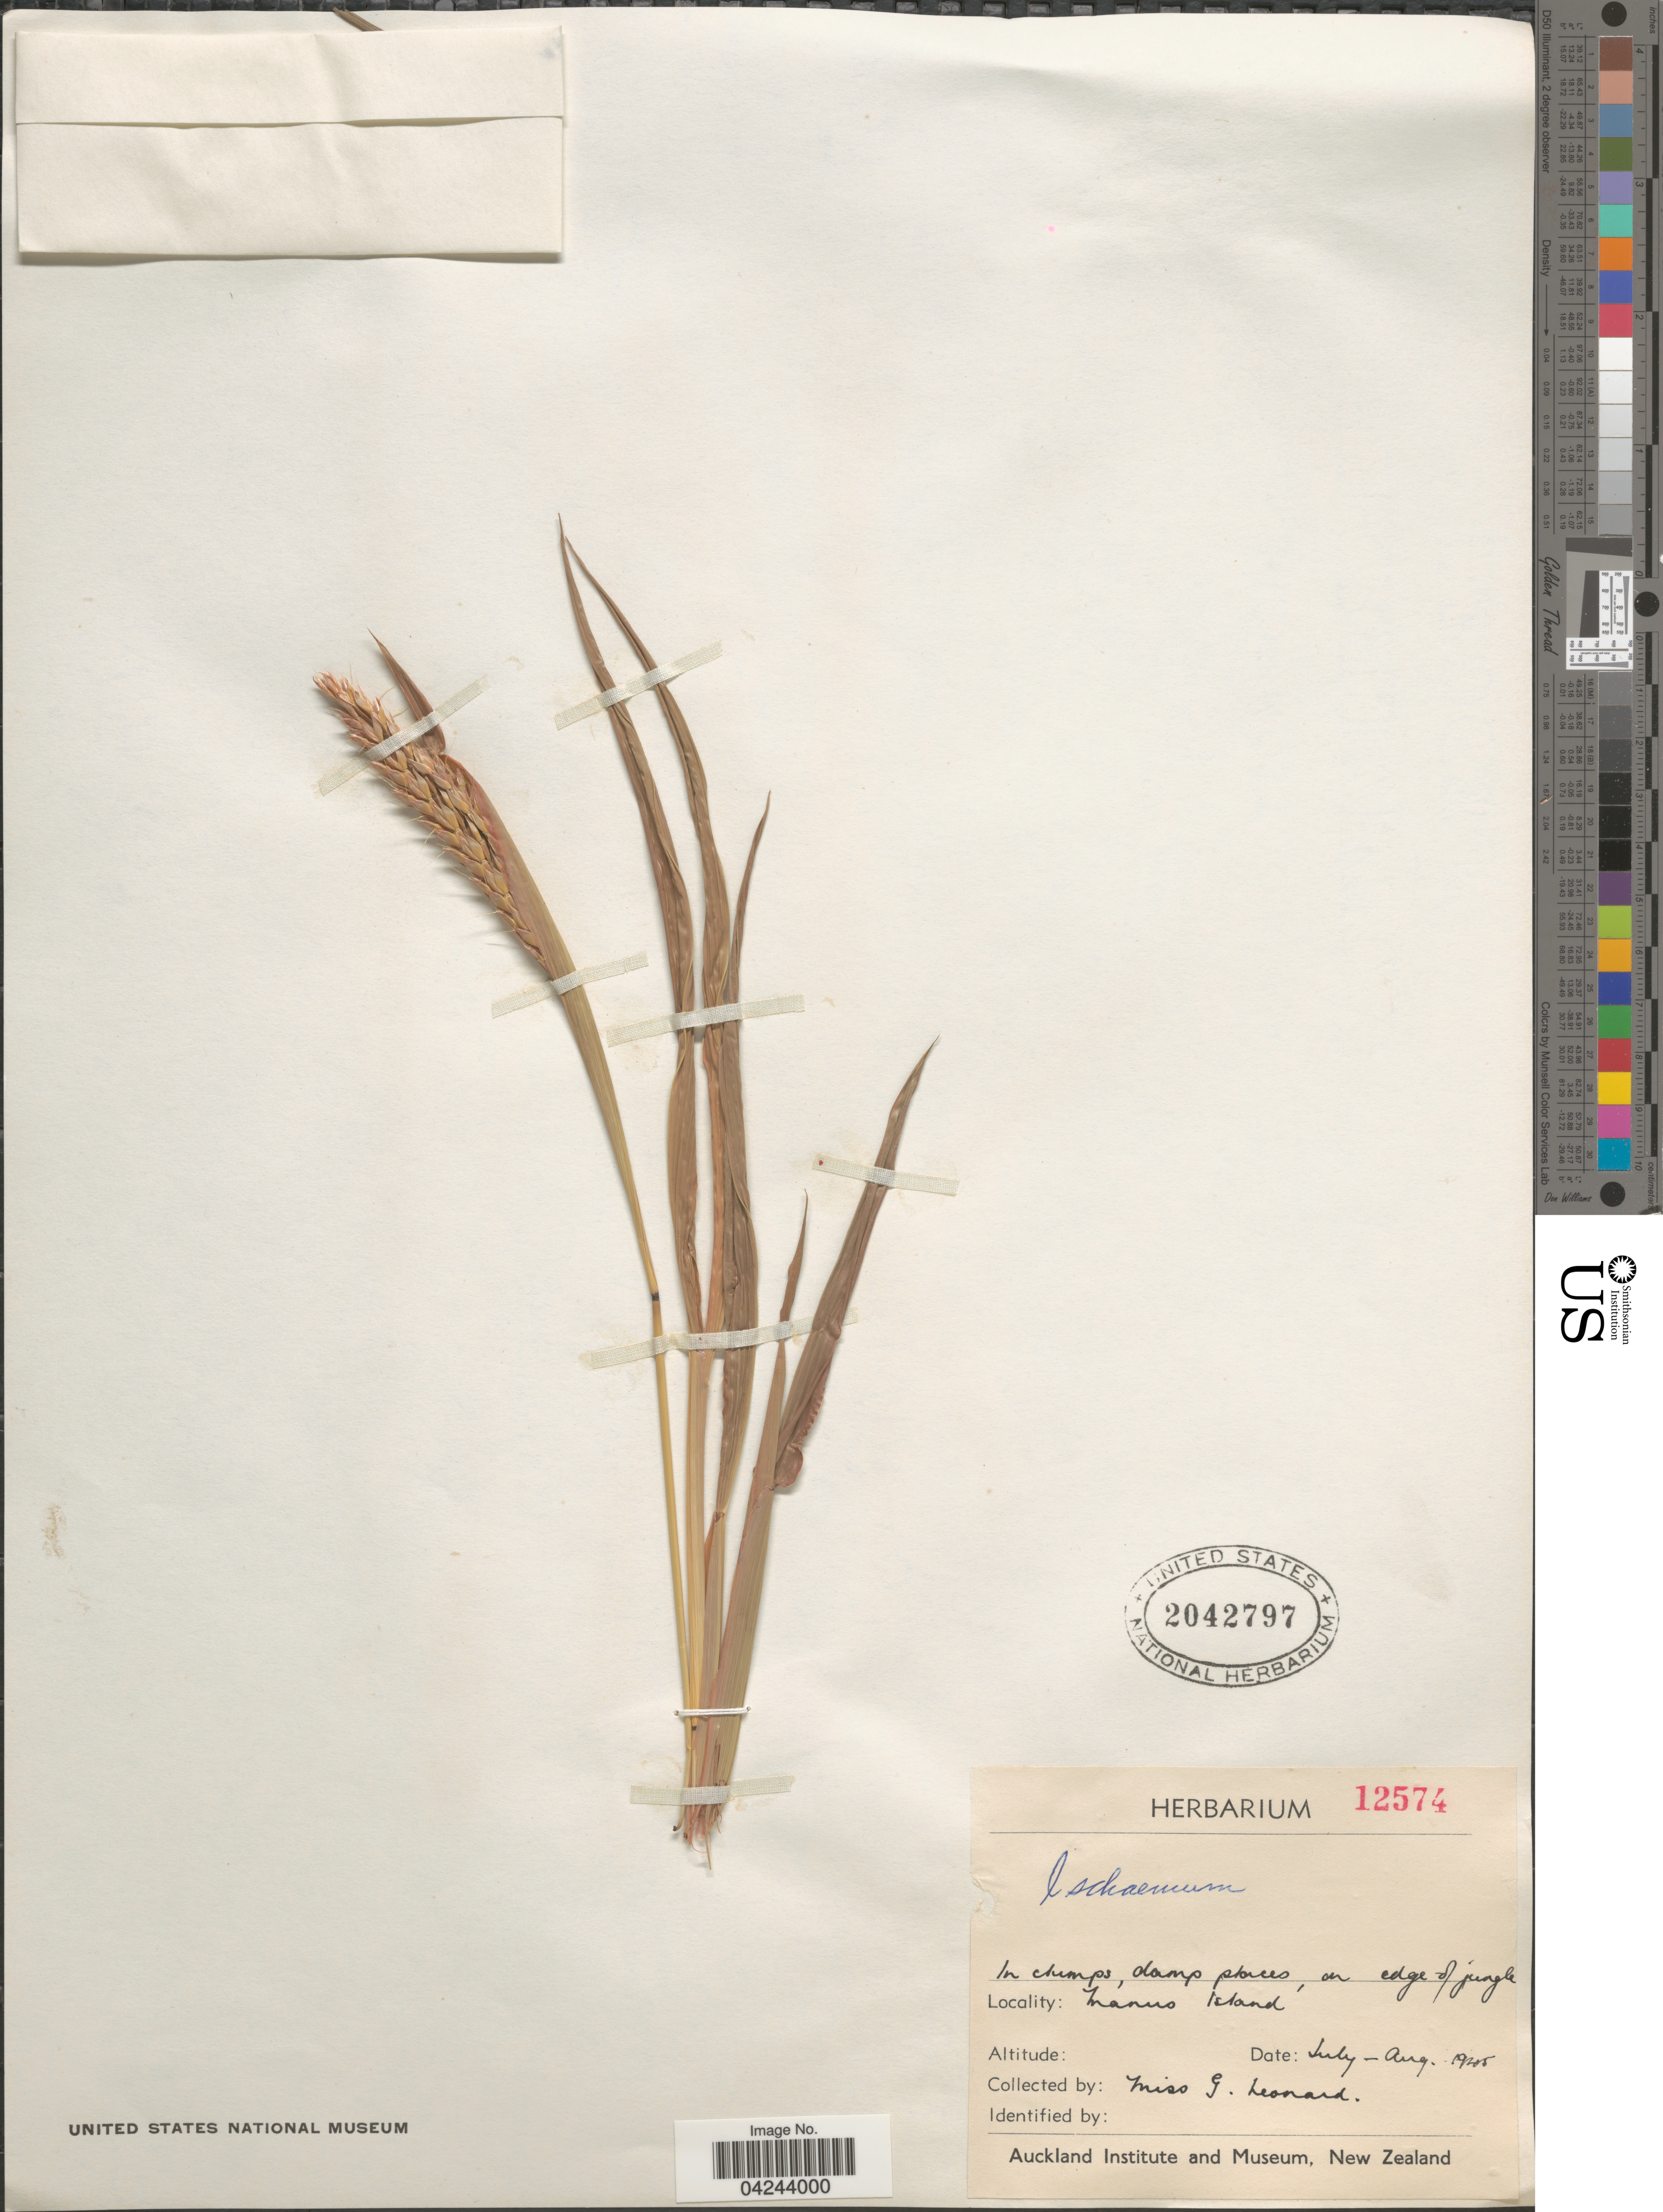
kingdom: Plantae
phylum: Tracheophyta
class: Liliopsida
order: Poales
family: Poaceae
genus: Ischaemum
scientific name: Ischaemum sp.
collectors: G. M. Leonard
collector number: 12574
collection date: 1905-07/1905-08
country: Papua New Guinea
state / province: Manus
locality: Manus Island.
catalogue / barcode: US 2042797